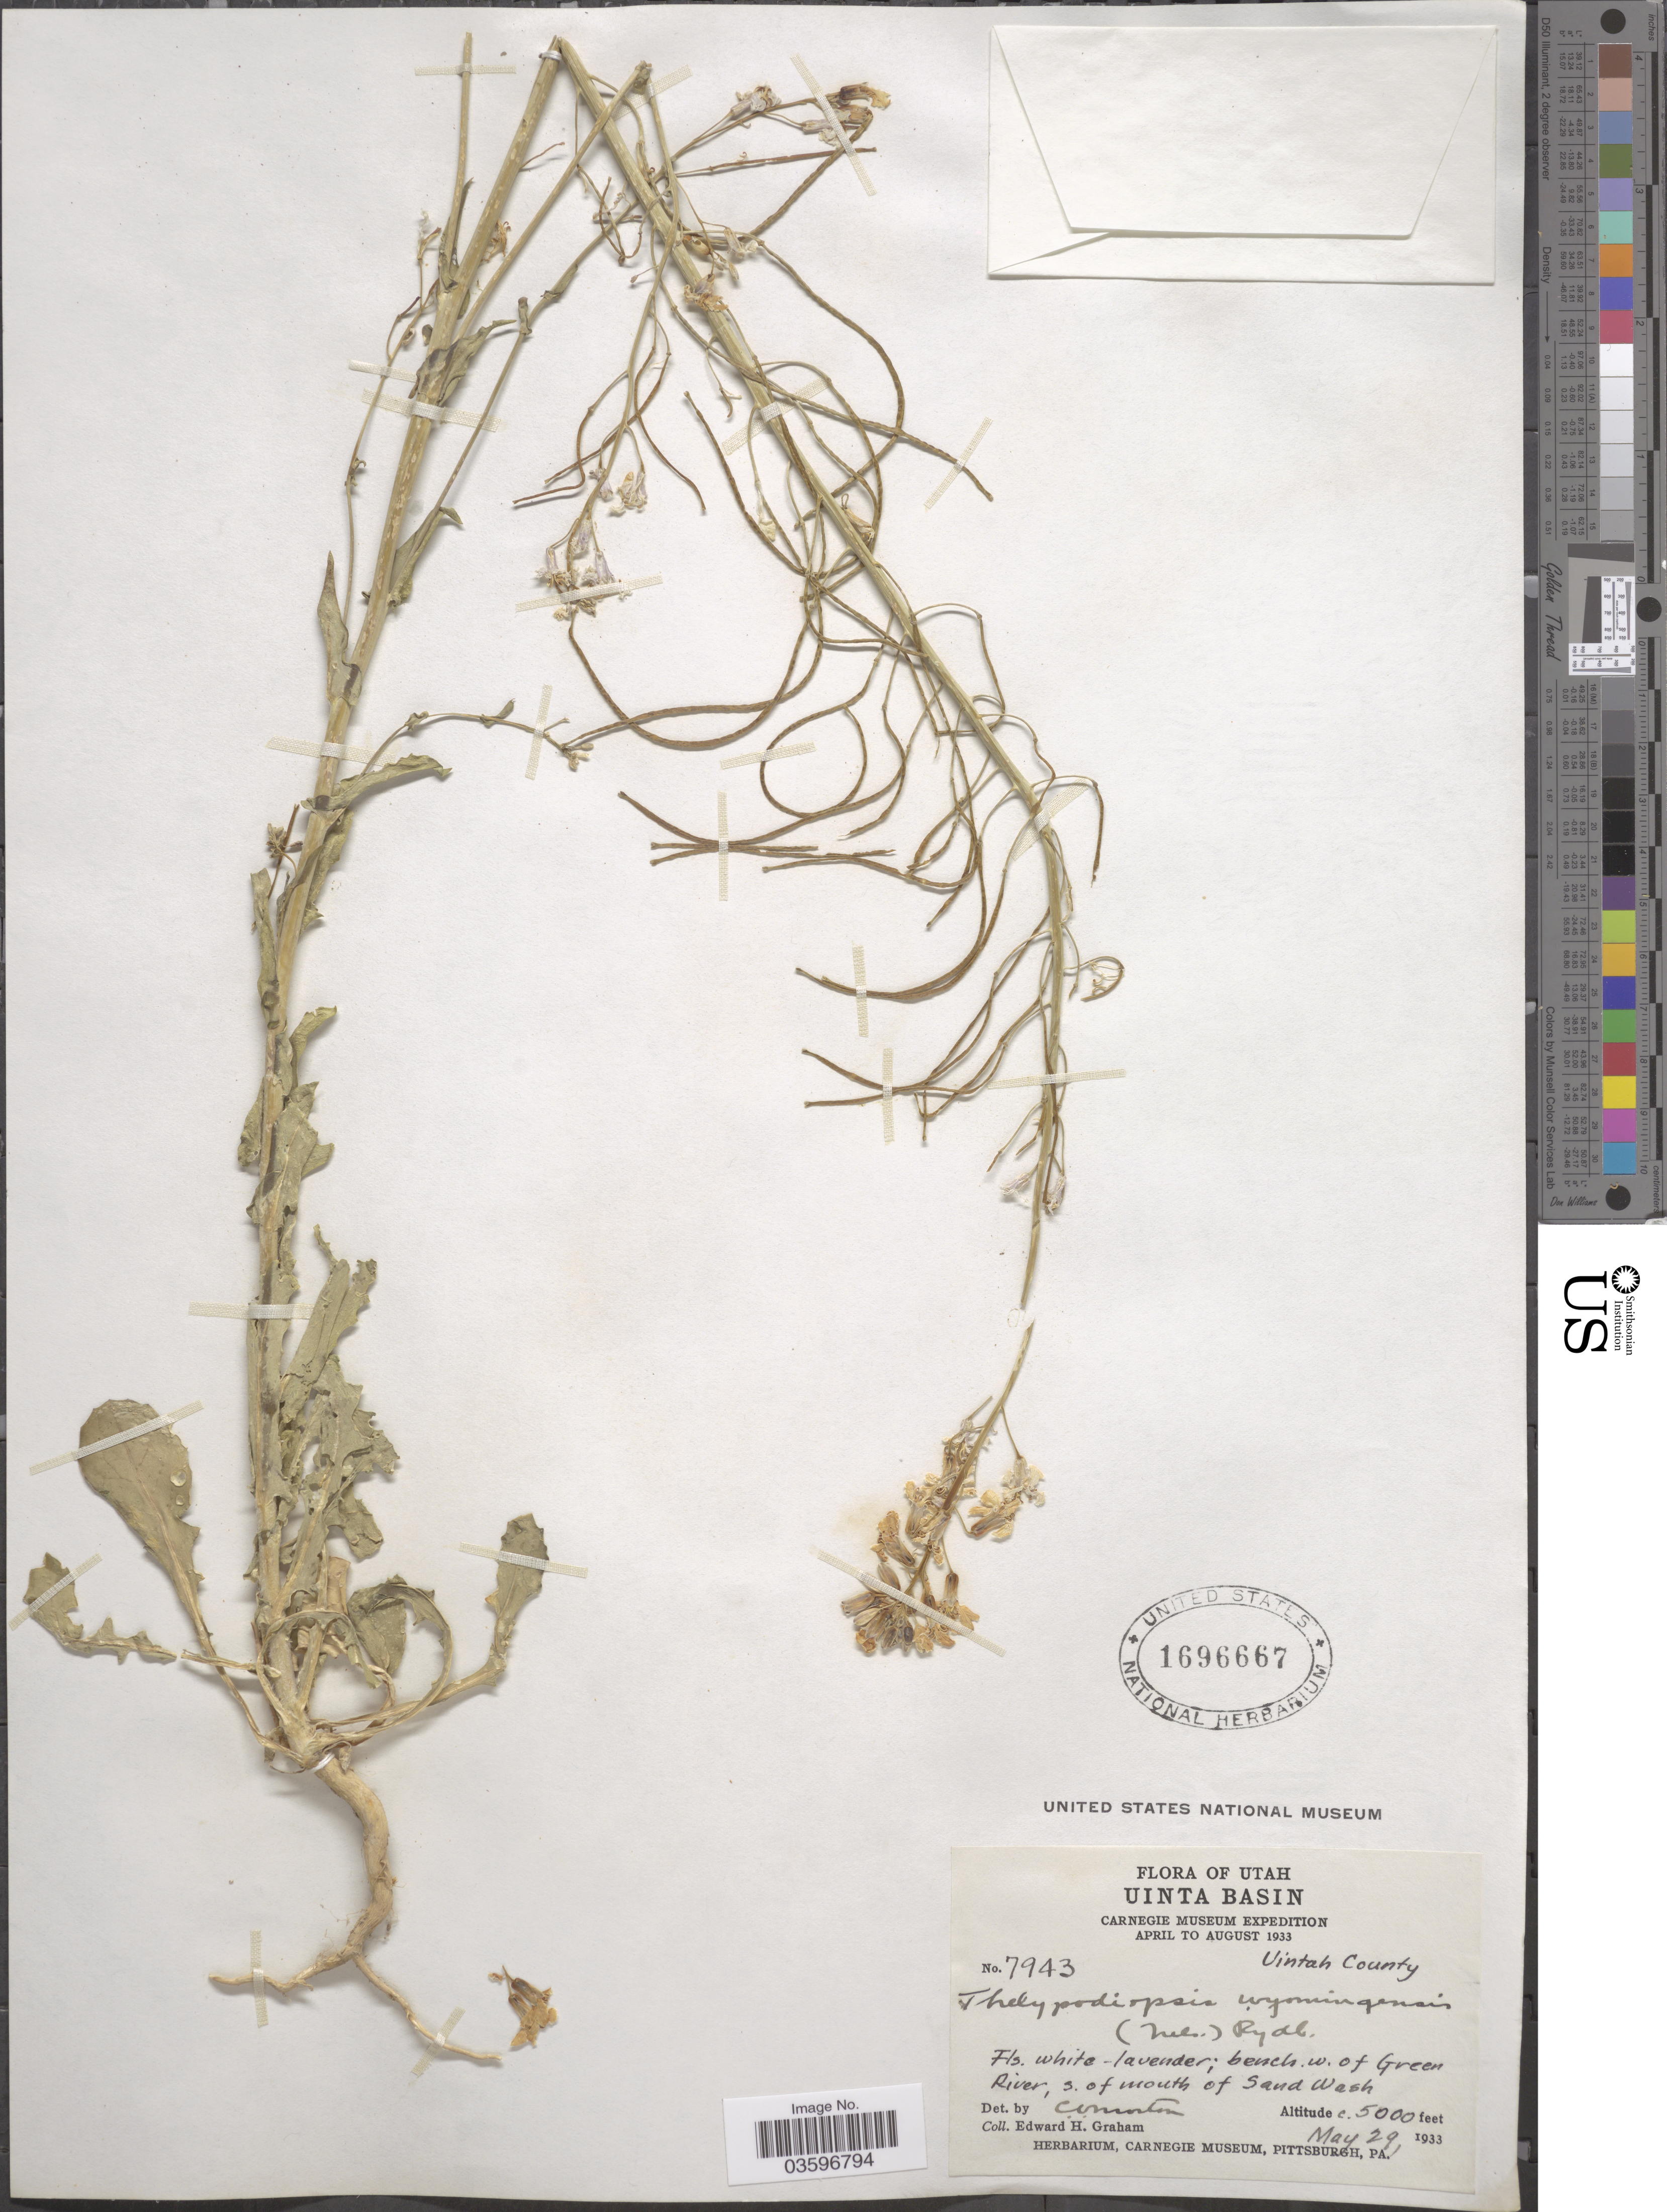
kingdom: Plantae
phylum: Tracheophyta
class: Magnoliopsida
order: Brassicales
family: Brassicaceae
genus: Thelypodiopsis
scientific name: Thelypodiopsis elegans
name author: (M.E. Jones) Rydb.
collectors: E. H. Graham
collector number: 7943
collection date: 1933-05-29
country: United States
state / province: Utah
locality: Uinta Basin. Uintah County. Bench w. of Green River, s. of mouth of Sand Wash.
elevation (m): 1524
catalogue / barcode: US 1696667